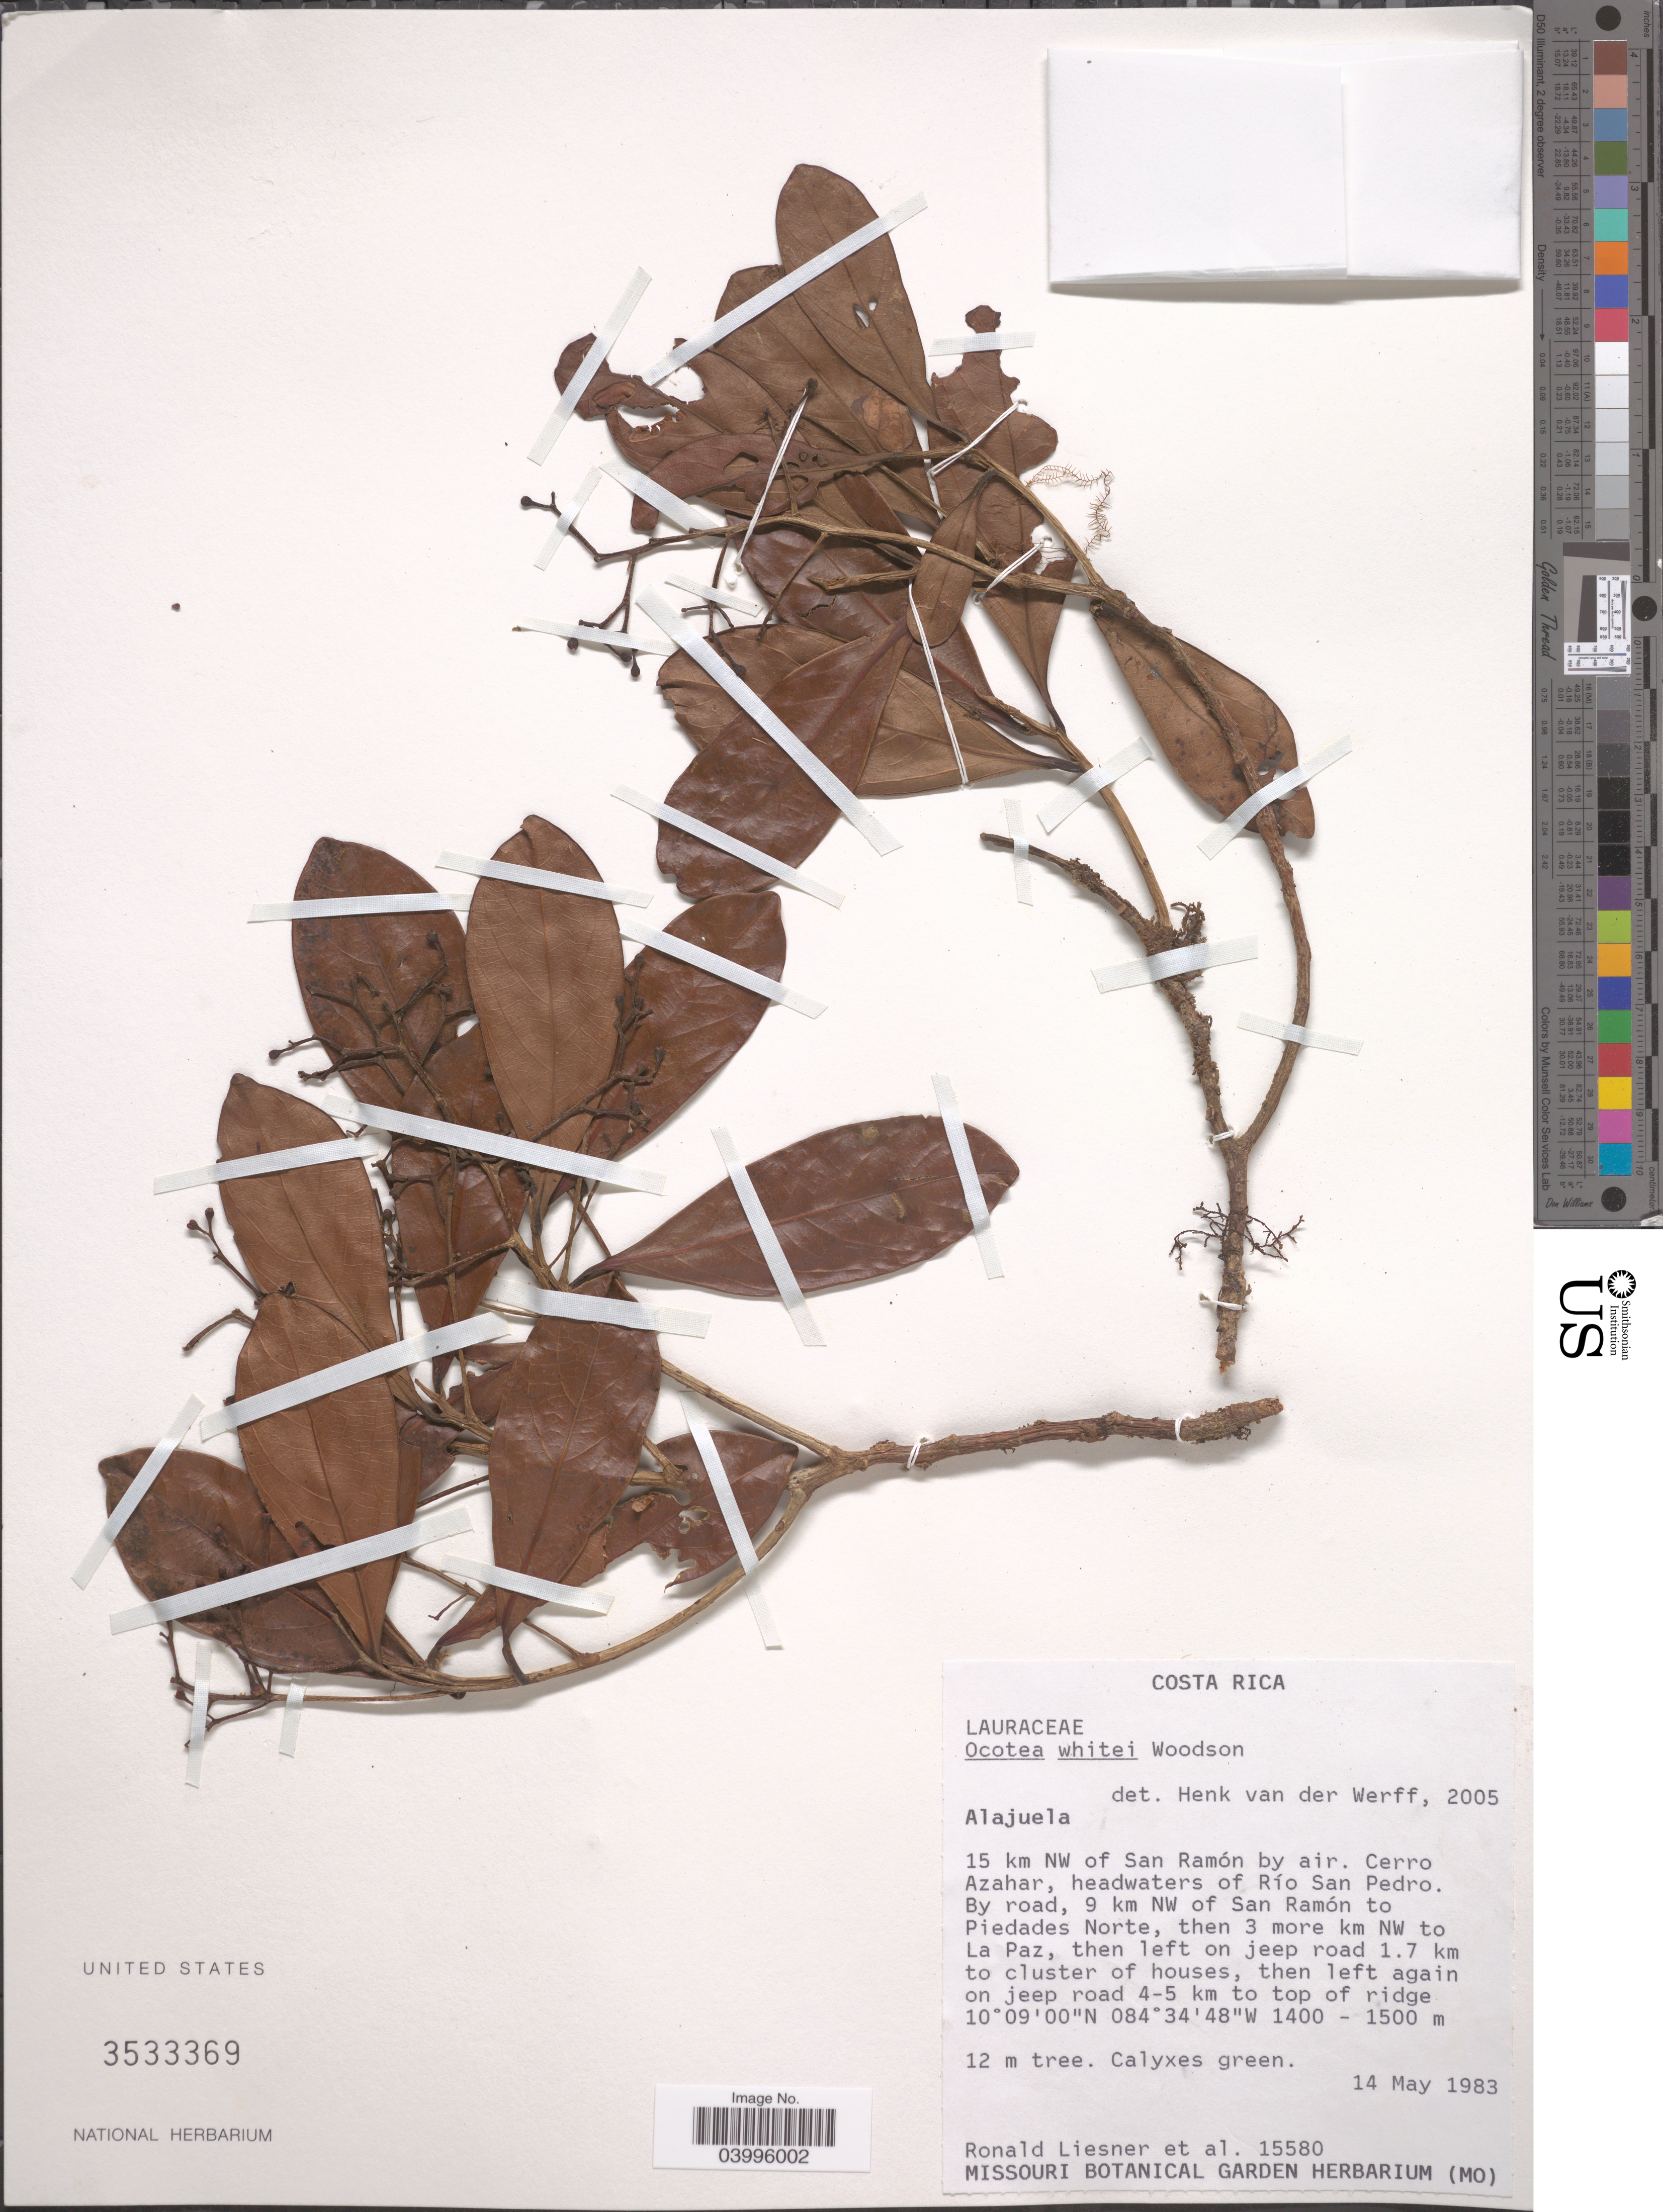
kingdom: Plantae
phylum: Tracheophyta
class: Magnoliopsida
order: Laurales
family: Lauraceae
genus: Ocotea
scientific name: Ocotea whitei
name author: Woodson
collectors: R. L. Liesner & et al.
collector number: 15580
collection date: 1983-05-14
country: Costa Rica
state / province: Alajuela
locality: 15 km NW of San Ramón by air. Cerro Azahar, headwaters of Río San Pedro. By road, 9 km NW of San Ramón to Piedades Norte, then 3 more km NW to La Paz, then left on jeep road 1.7 km to cluster of houses, then left again on jeep road 4-5 km to top of ridge.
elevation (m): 1400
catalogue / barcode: US 3533369